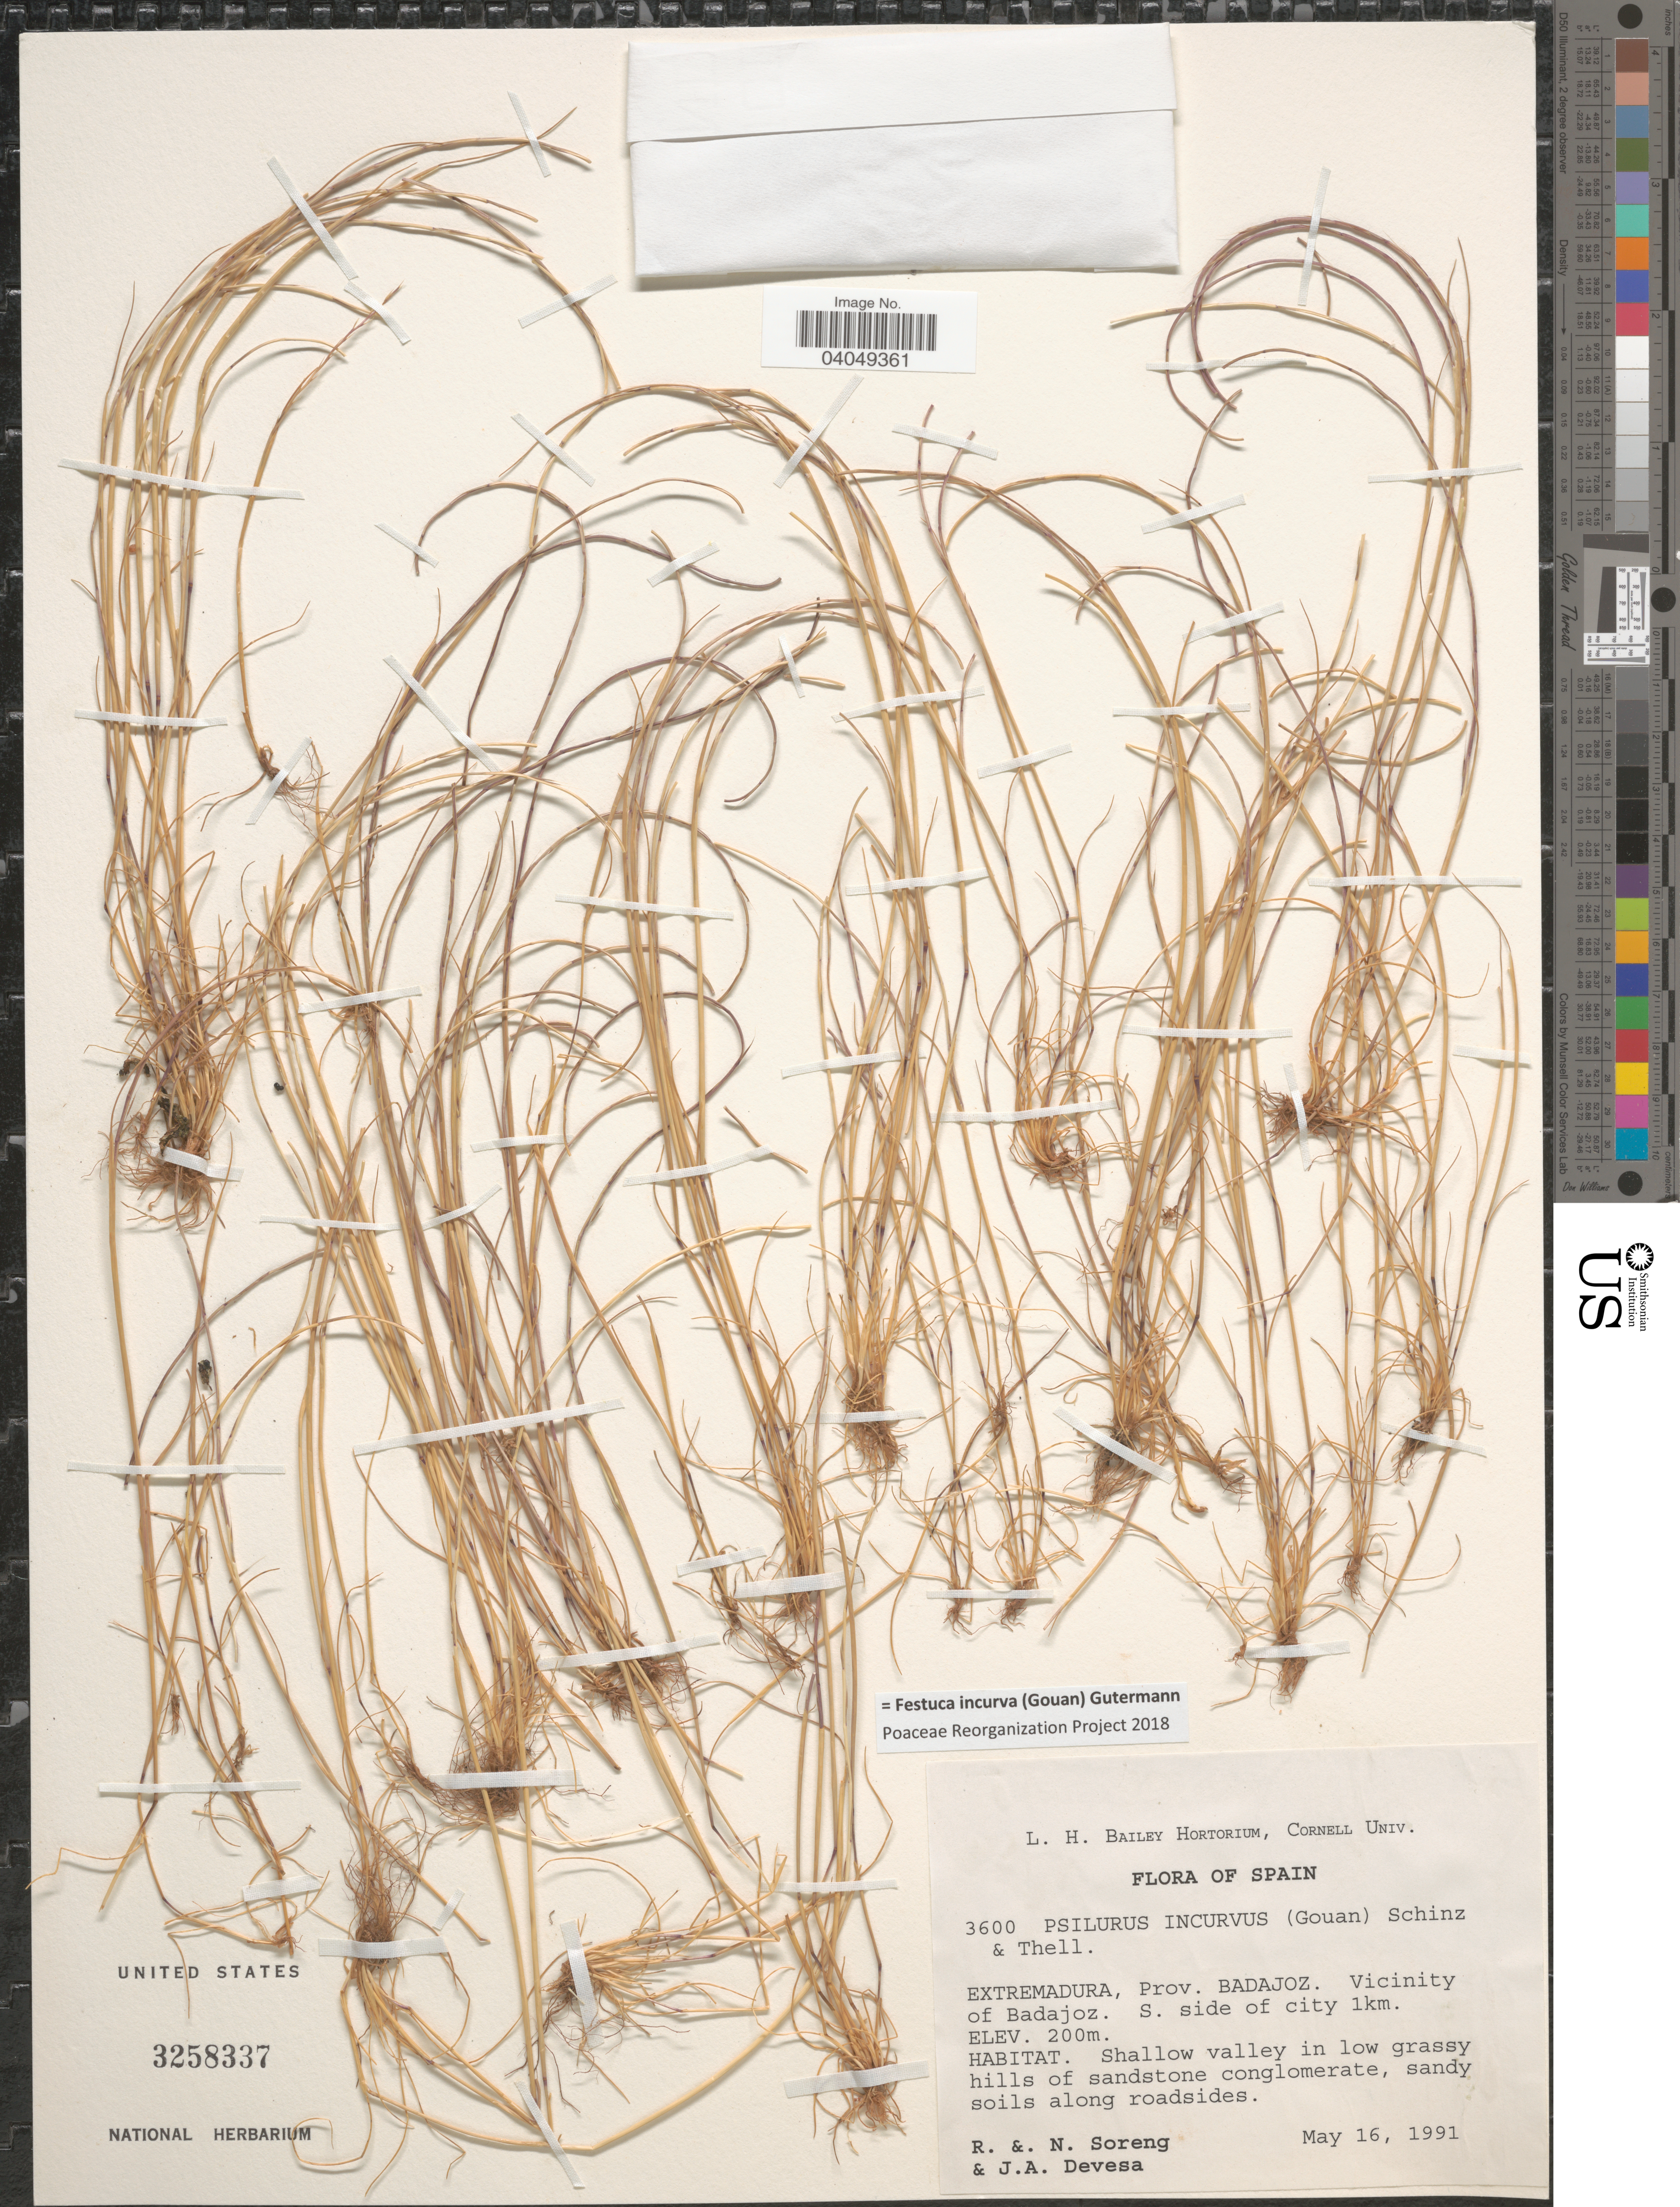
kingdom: Plantae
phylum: Tracheophyta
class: Liliopsida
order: Poales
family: Poaceae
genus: Festuca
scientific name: Festuca incurva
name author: (Gouan) Gutermann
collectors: R. J. Soreng, N. L. Soreng & J. Devesa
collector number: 3600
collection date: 1991-05-16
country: Spain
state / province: Extremadura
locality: Prov. Badajoz. Vicinity of Badajoz. S. side of city 1km.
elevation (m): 200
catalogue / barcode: US 3258337